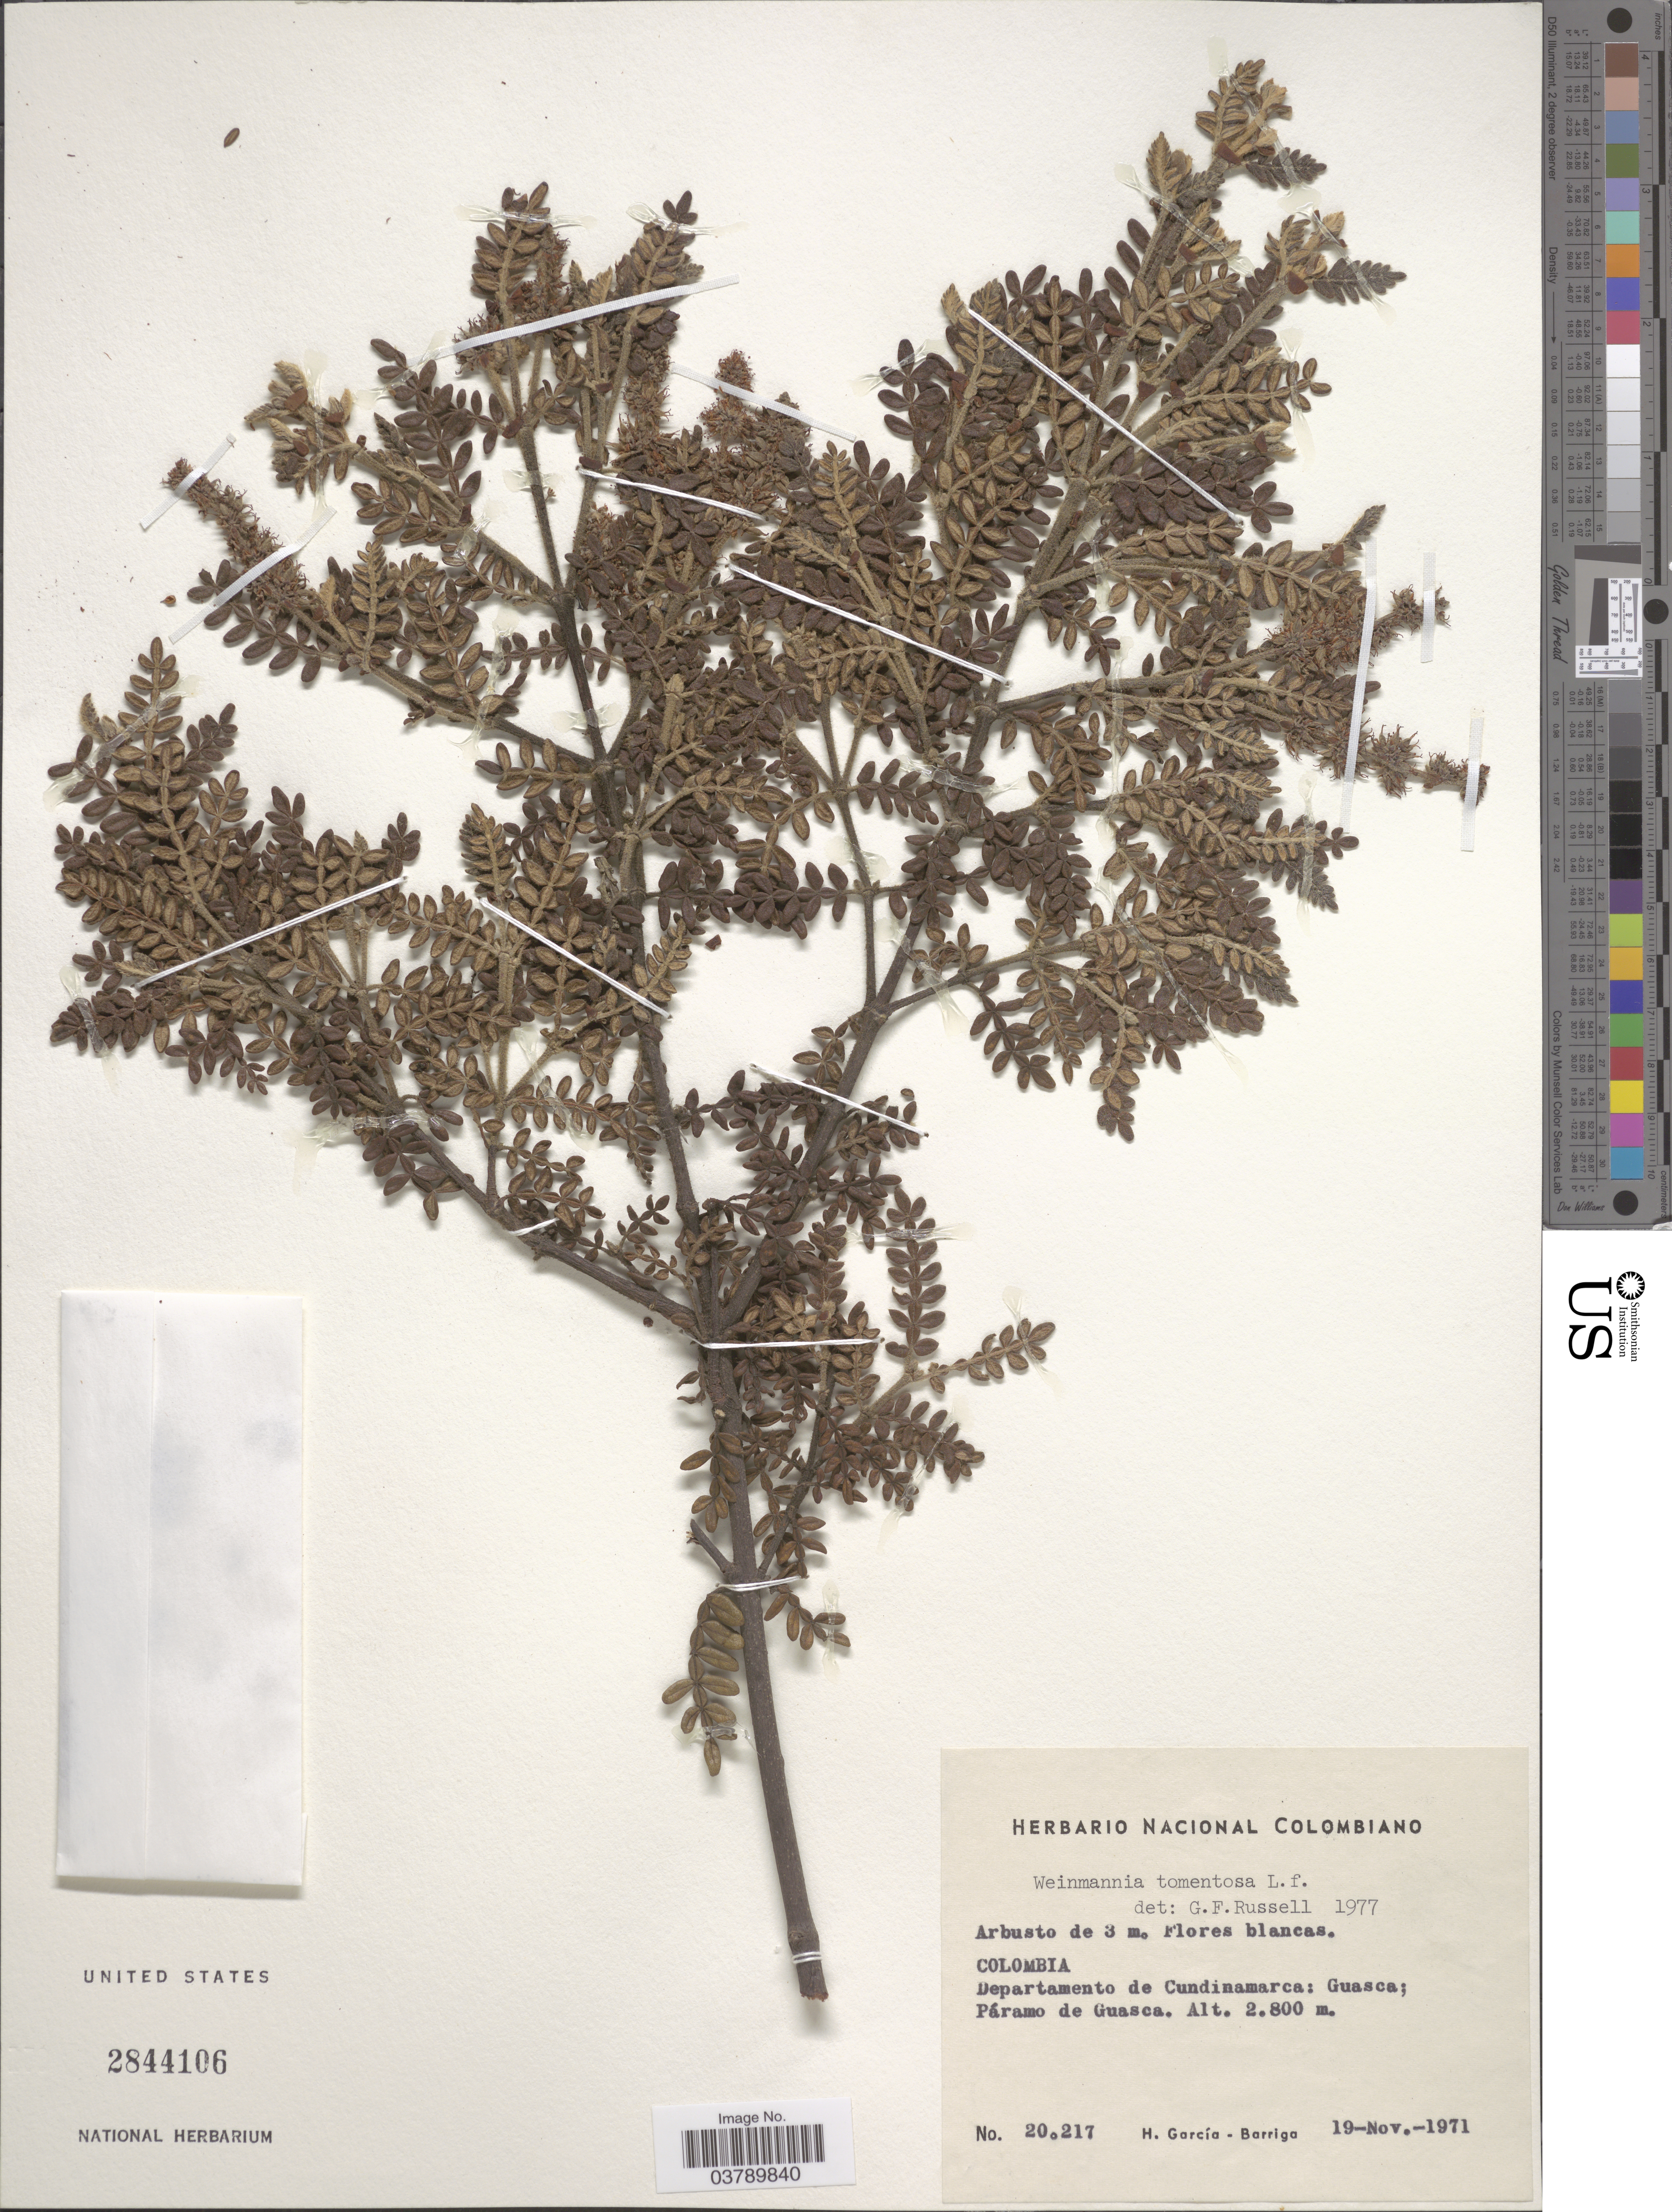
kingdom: Plantae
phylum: Tracheophyta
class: Magnoliopsida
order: Oxalidales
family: Cunoniaceae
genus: Weinmannia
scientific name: Weinmannia tomentosa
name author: L.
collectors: H. García Barriga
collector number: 20217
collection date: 1971-11-19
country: Colombia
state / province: Cundinamarca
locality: Departamento de Cundinamarca: Guasca; Páramo de Guasca.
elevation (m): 2800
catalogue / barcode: US 2844106